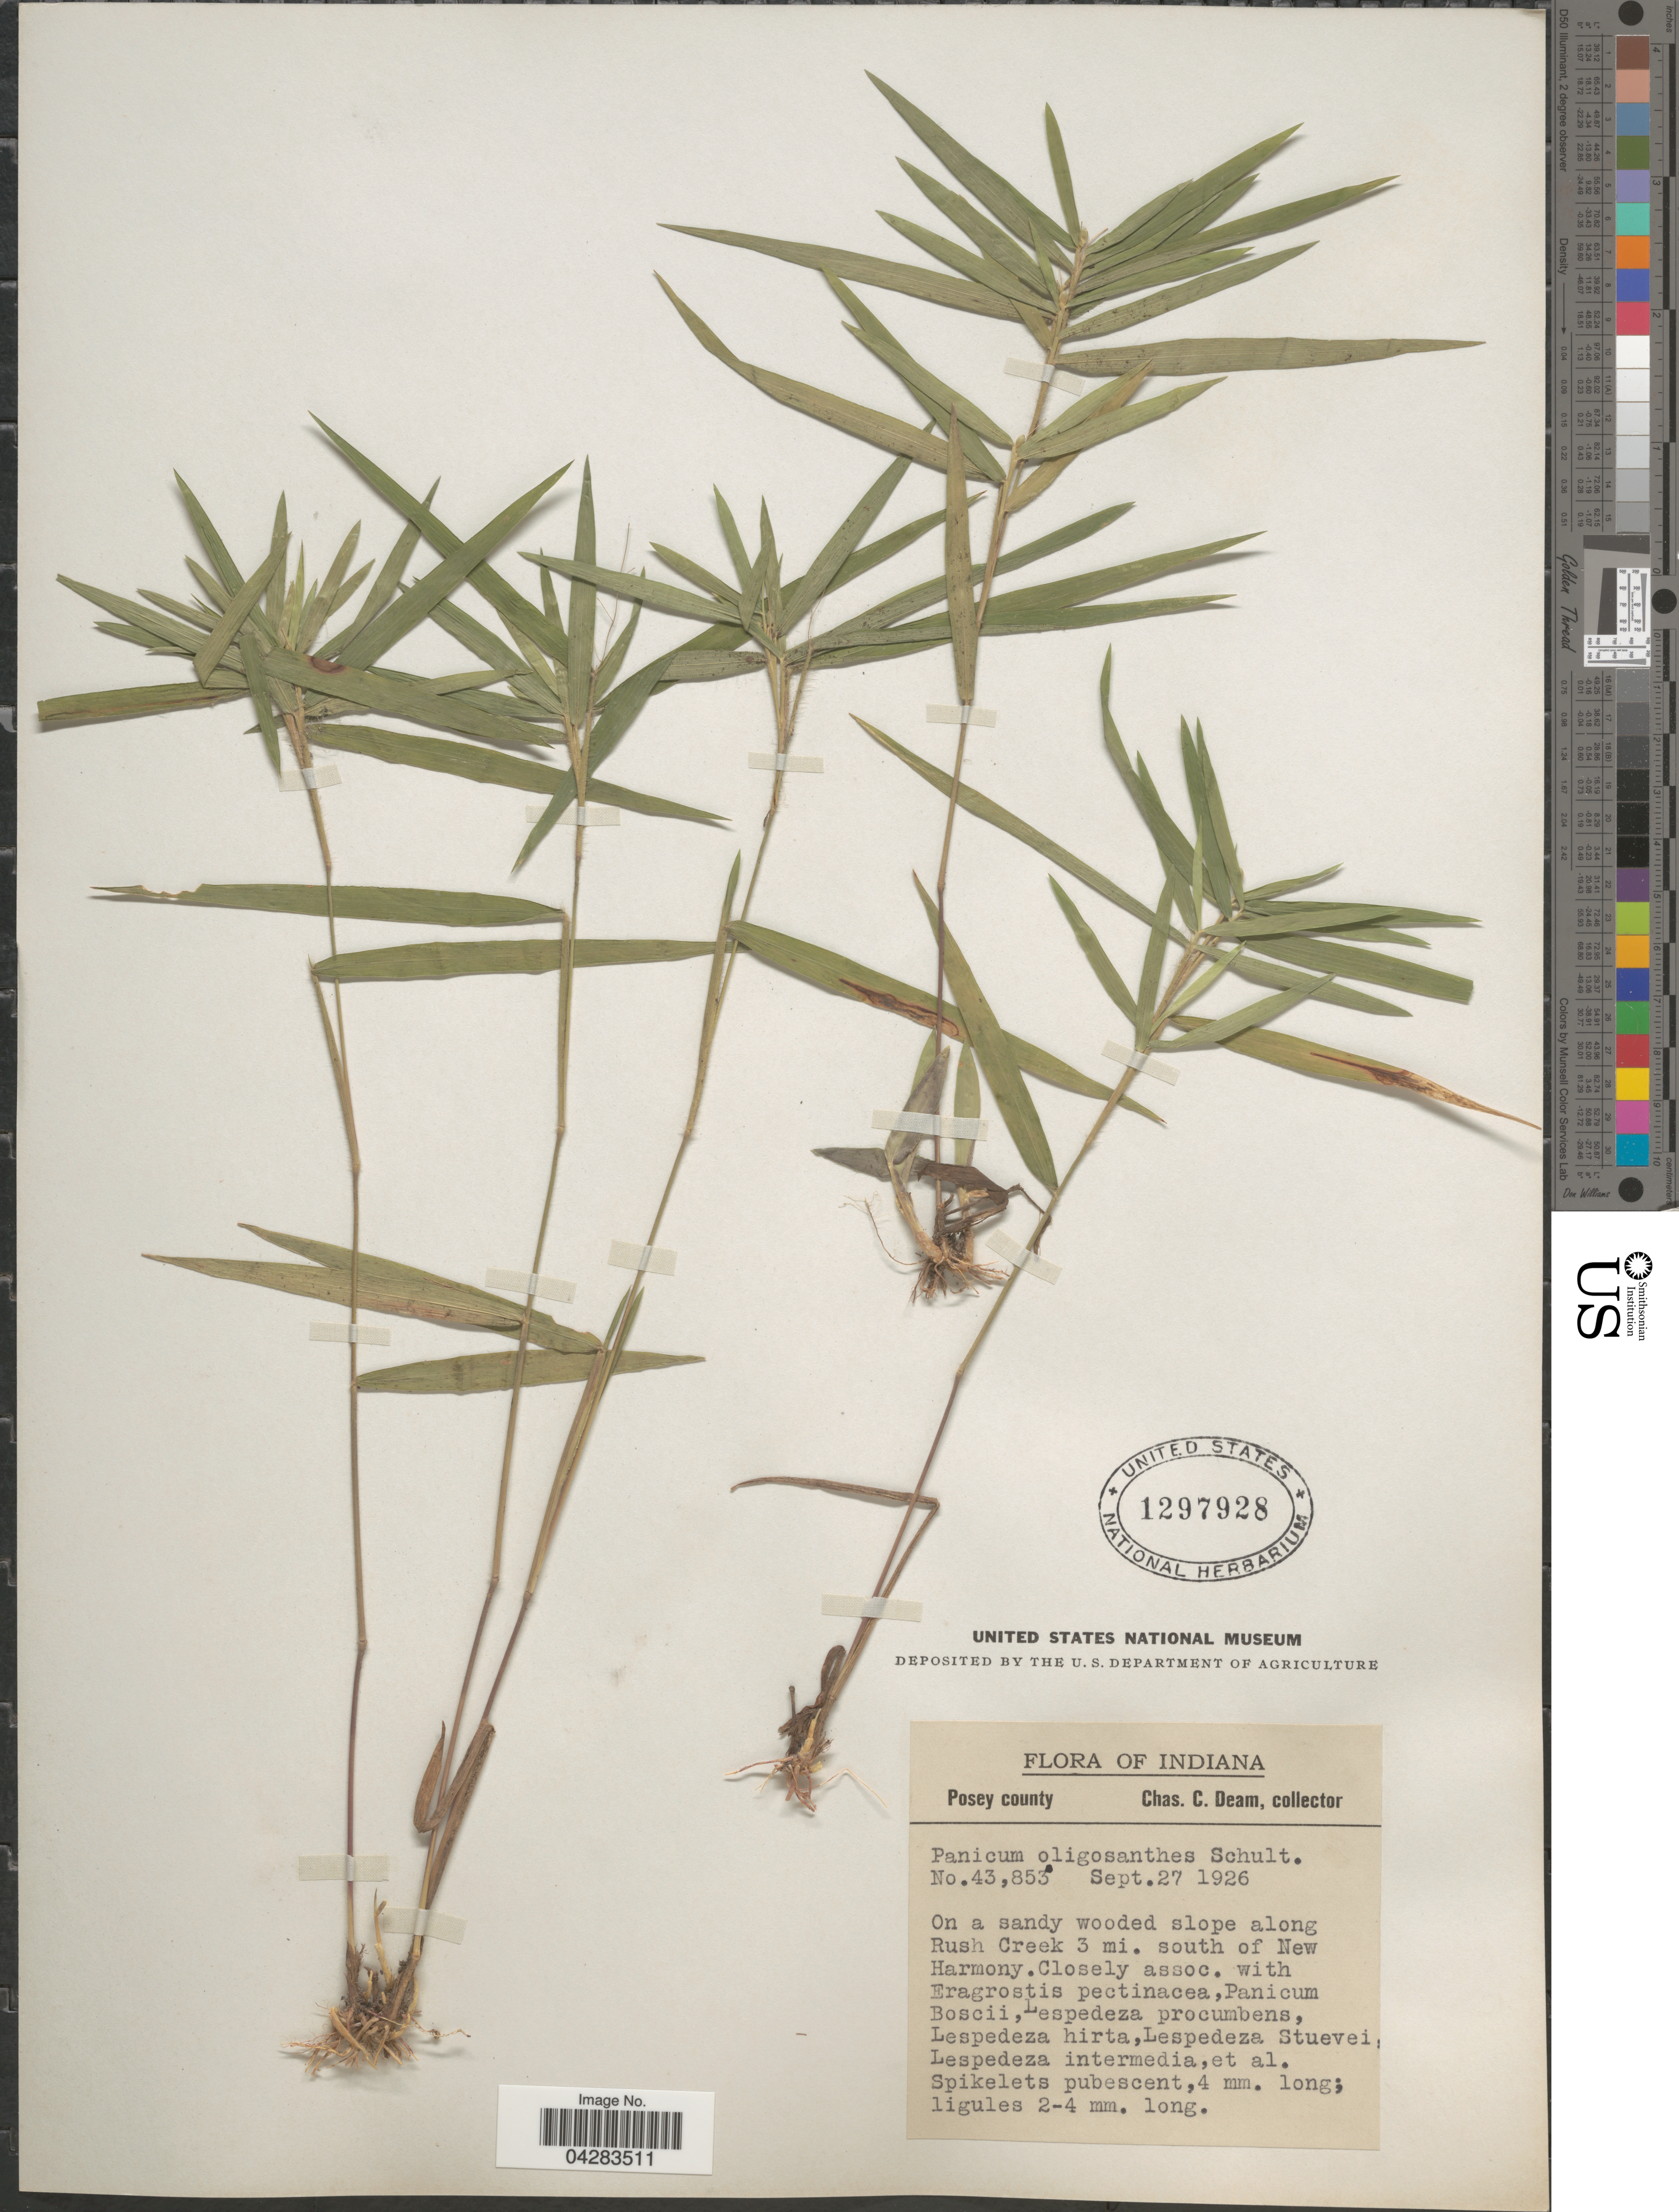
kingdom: Plantae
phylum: Tracheophyta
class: Liliopsida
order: Poales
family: Poaceae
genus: Dichanthelium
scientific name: Dichanthelium oligosanthes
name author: (Schult.) Gould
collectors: C. C. Deam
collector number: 43853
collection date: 1926-09-27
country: United States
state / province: Indiana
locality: Posey county. Along Rush Creek 3 mi. south of New Harmony.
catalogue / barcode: US 1297928